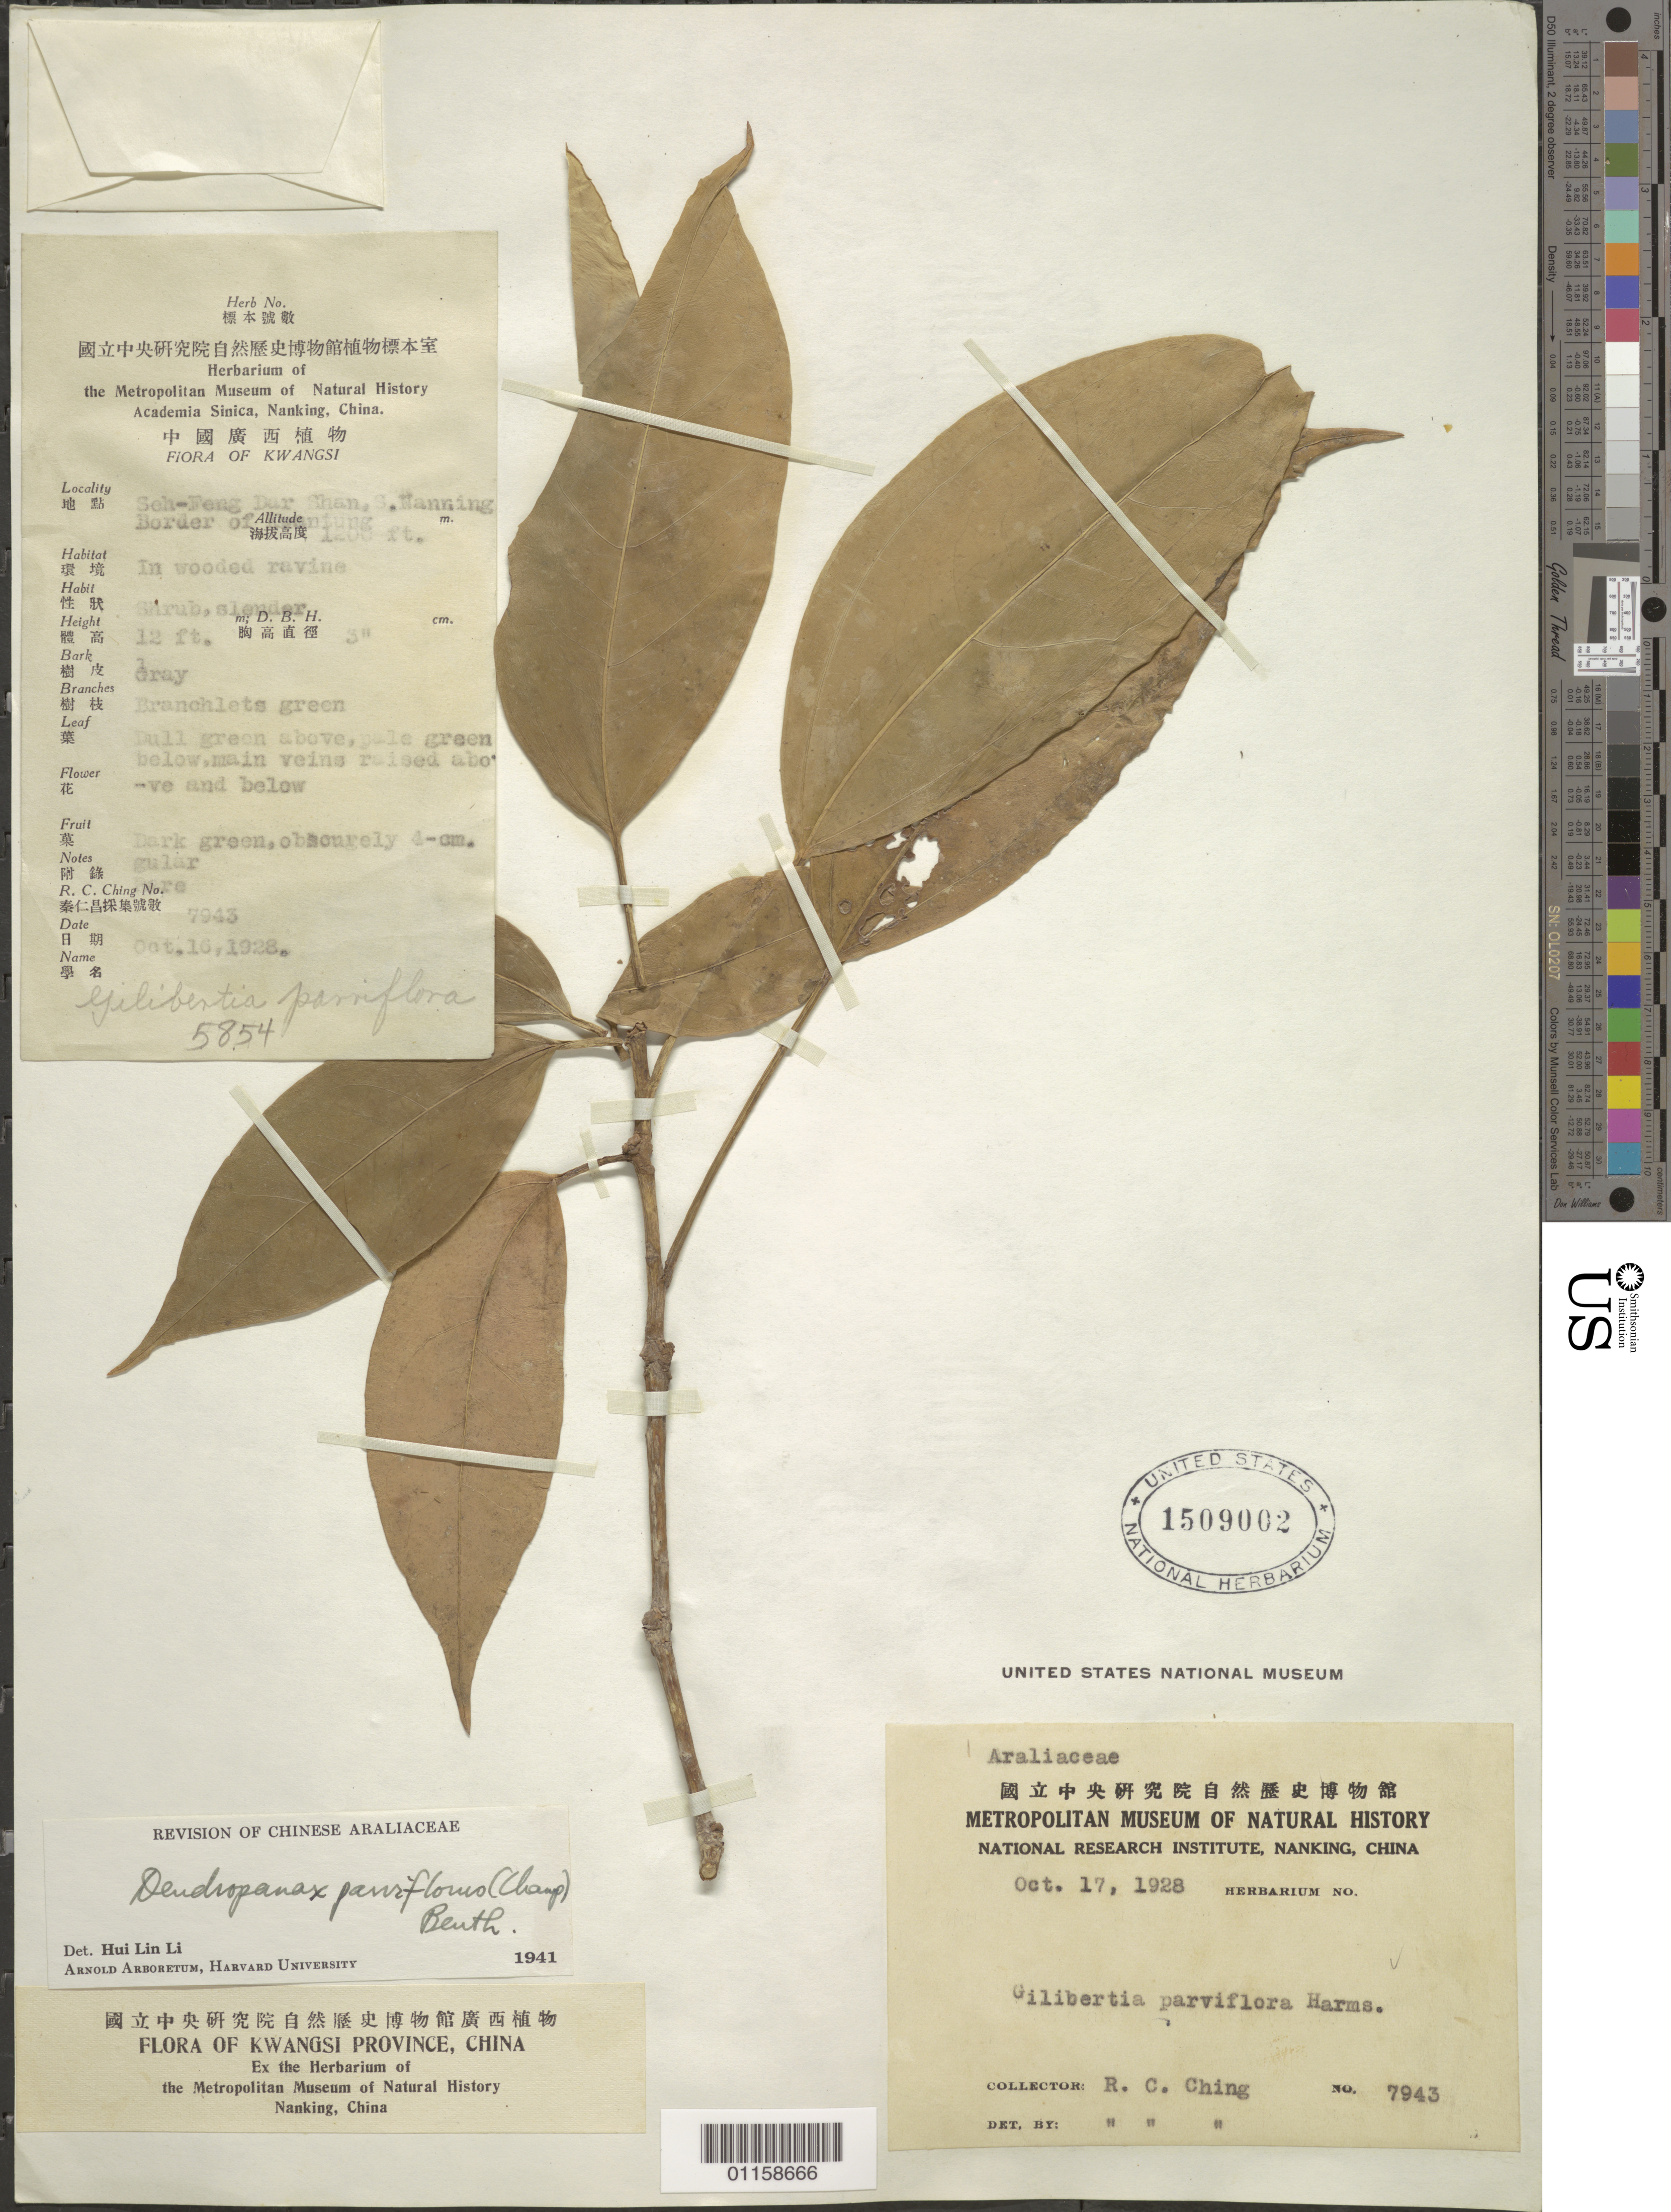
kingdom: Plantae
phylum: Tracheophyta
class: Magnoliopsida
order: Apiales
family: Araliaceae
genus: Dendropanax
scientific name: Dendropanax parviflorus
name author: (Champ. & Benth.) Benth.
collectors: R. C. Ching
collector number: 7943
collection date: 1928-10-17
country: China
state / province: Guangxi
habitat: Shrub, in wooded ravine.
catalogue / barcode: US 1509002